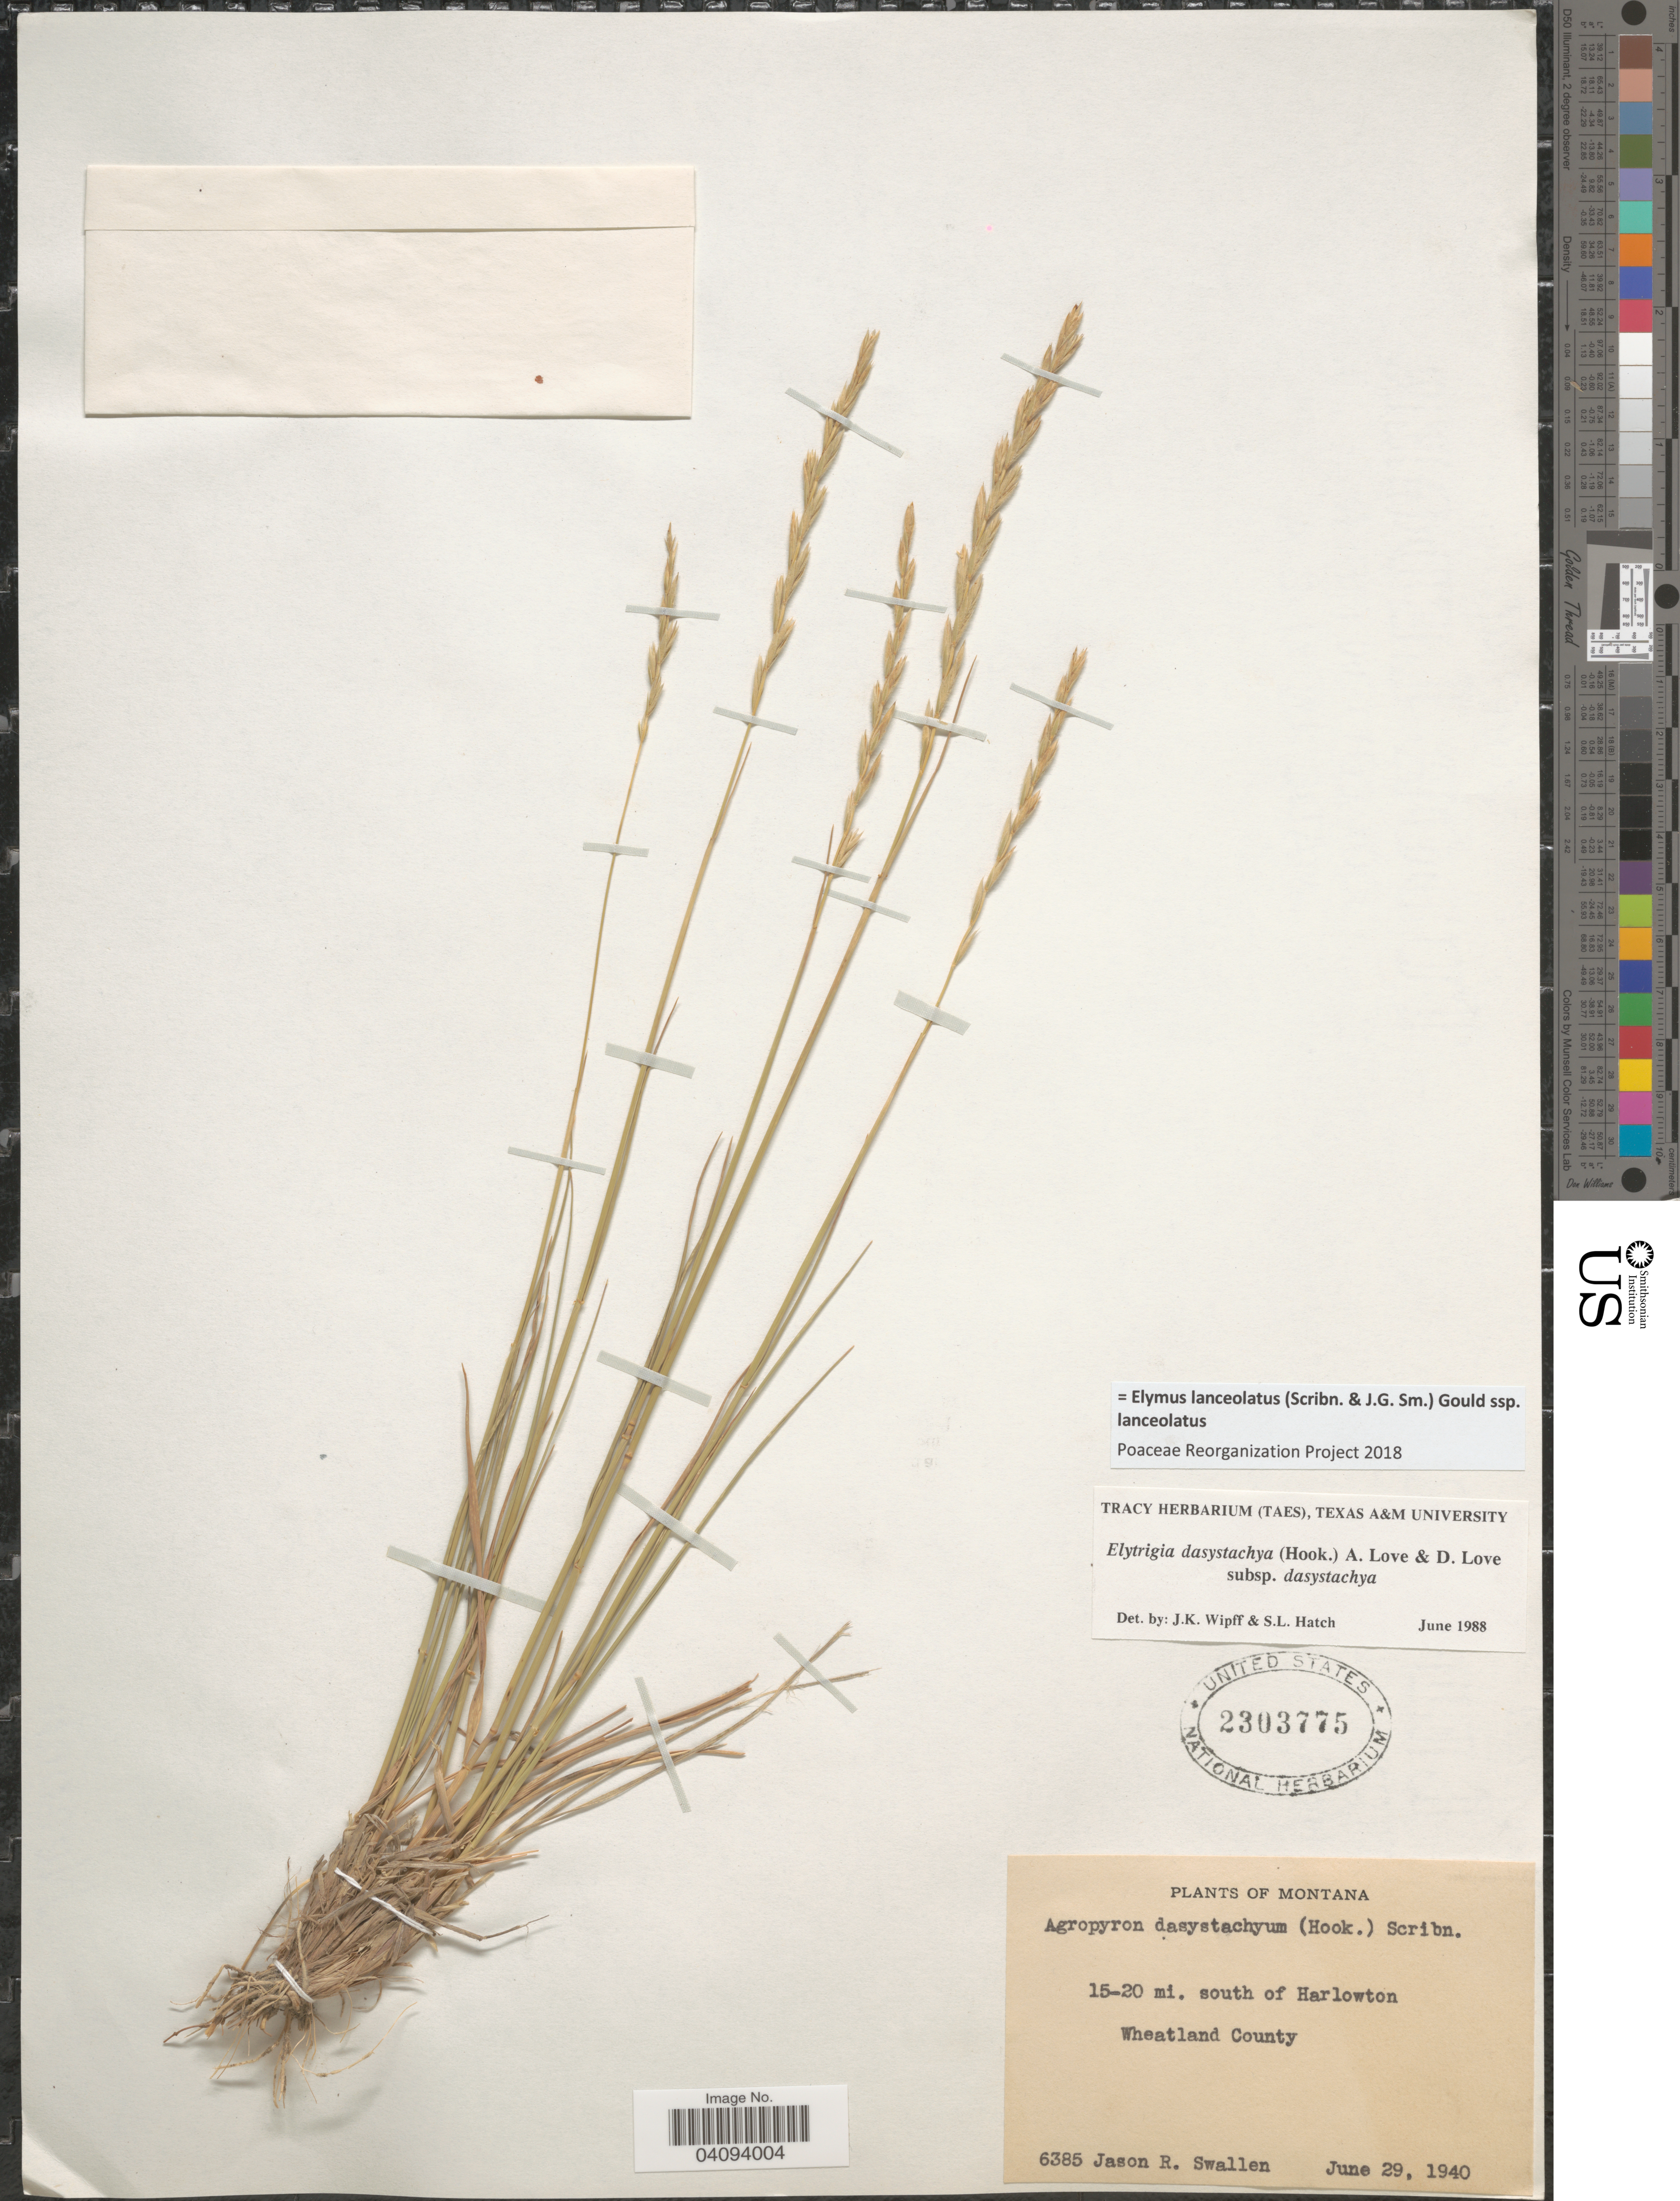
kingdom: Plantae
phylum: Tracheophyta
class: Liliopsida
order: Poales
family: Poaceae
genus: Elymus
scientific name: Elymus lanceolatus subsp. lanceolatus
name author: (Scribn. & J.G. Sm.) Gould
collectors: J. R. Swallen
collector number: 6385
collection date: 1940-06-29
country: United States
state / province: Montana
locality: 15-20 mi. south of Harlowton. Wheatland County.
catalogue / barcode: US 2303775